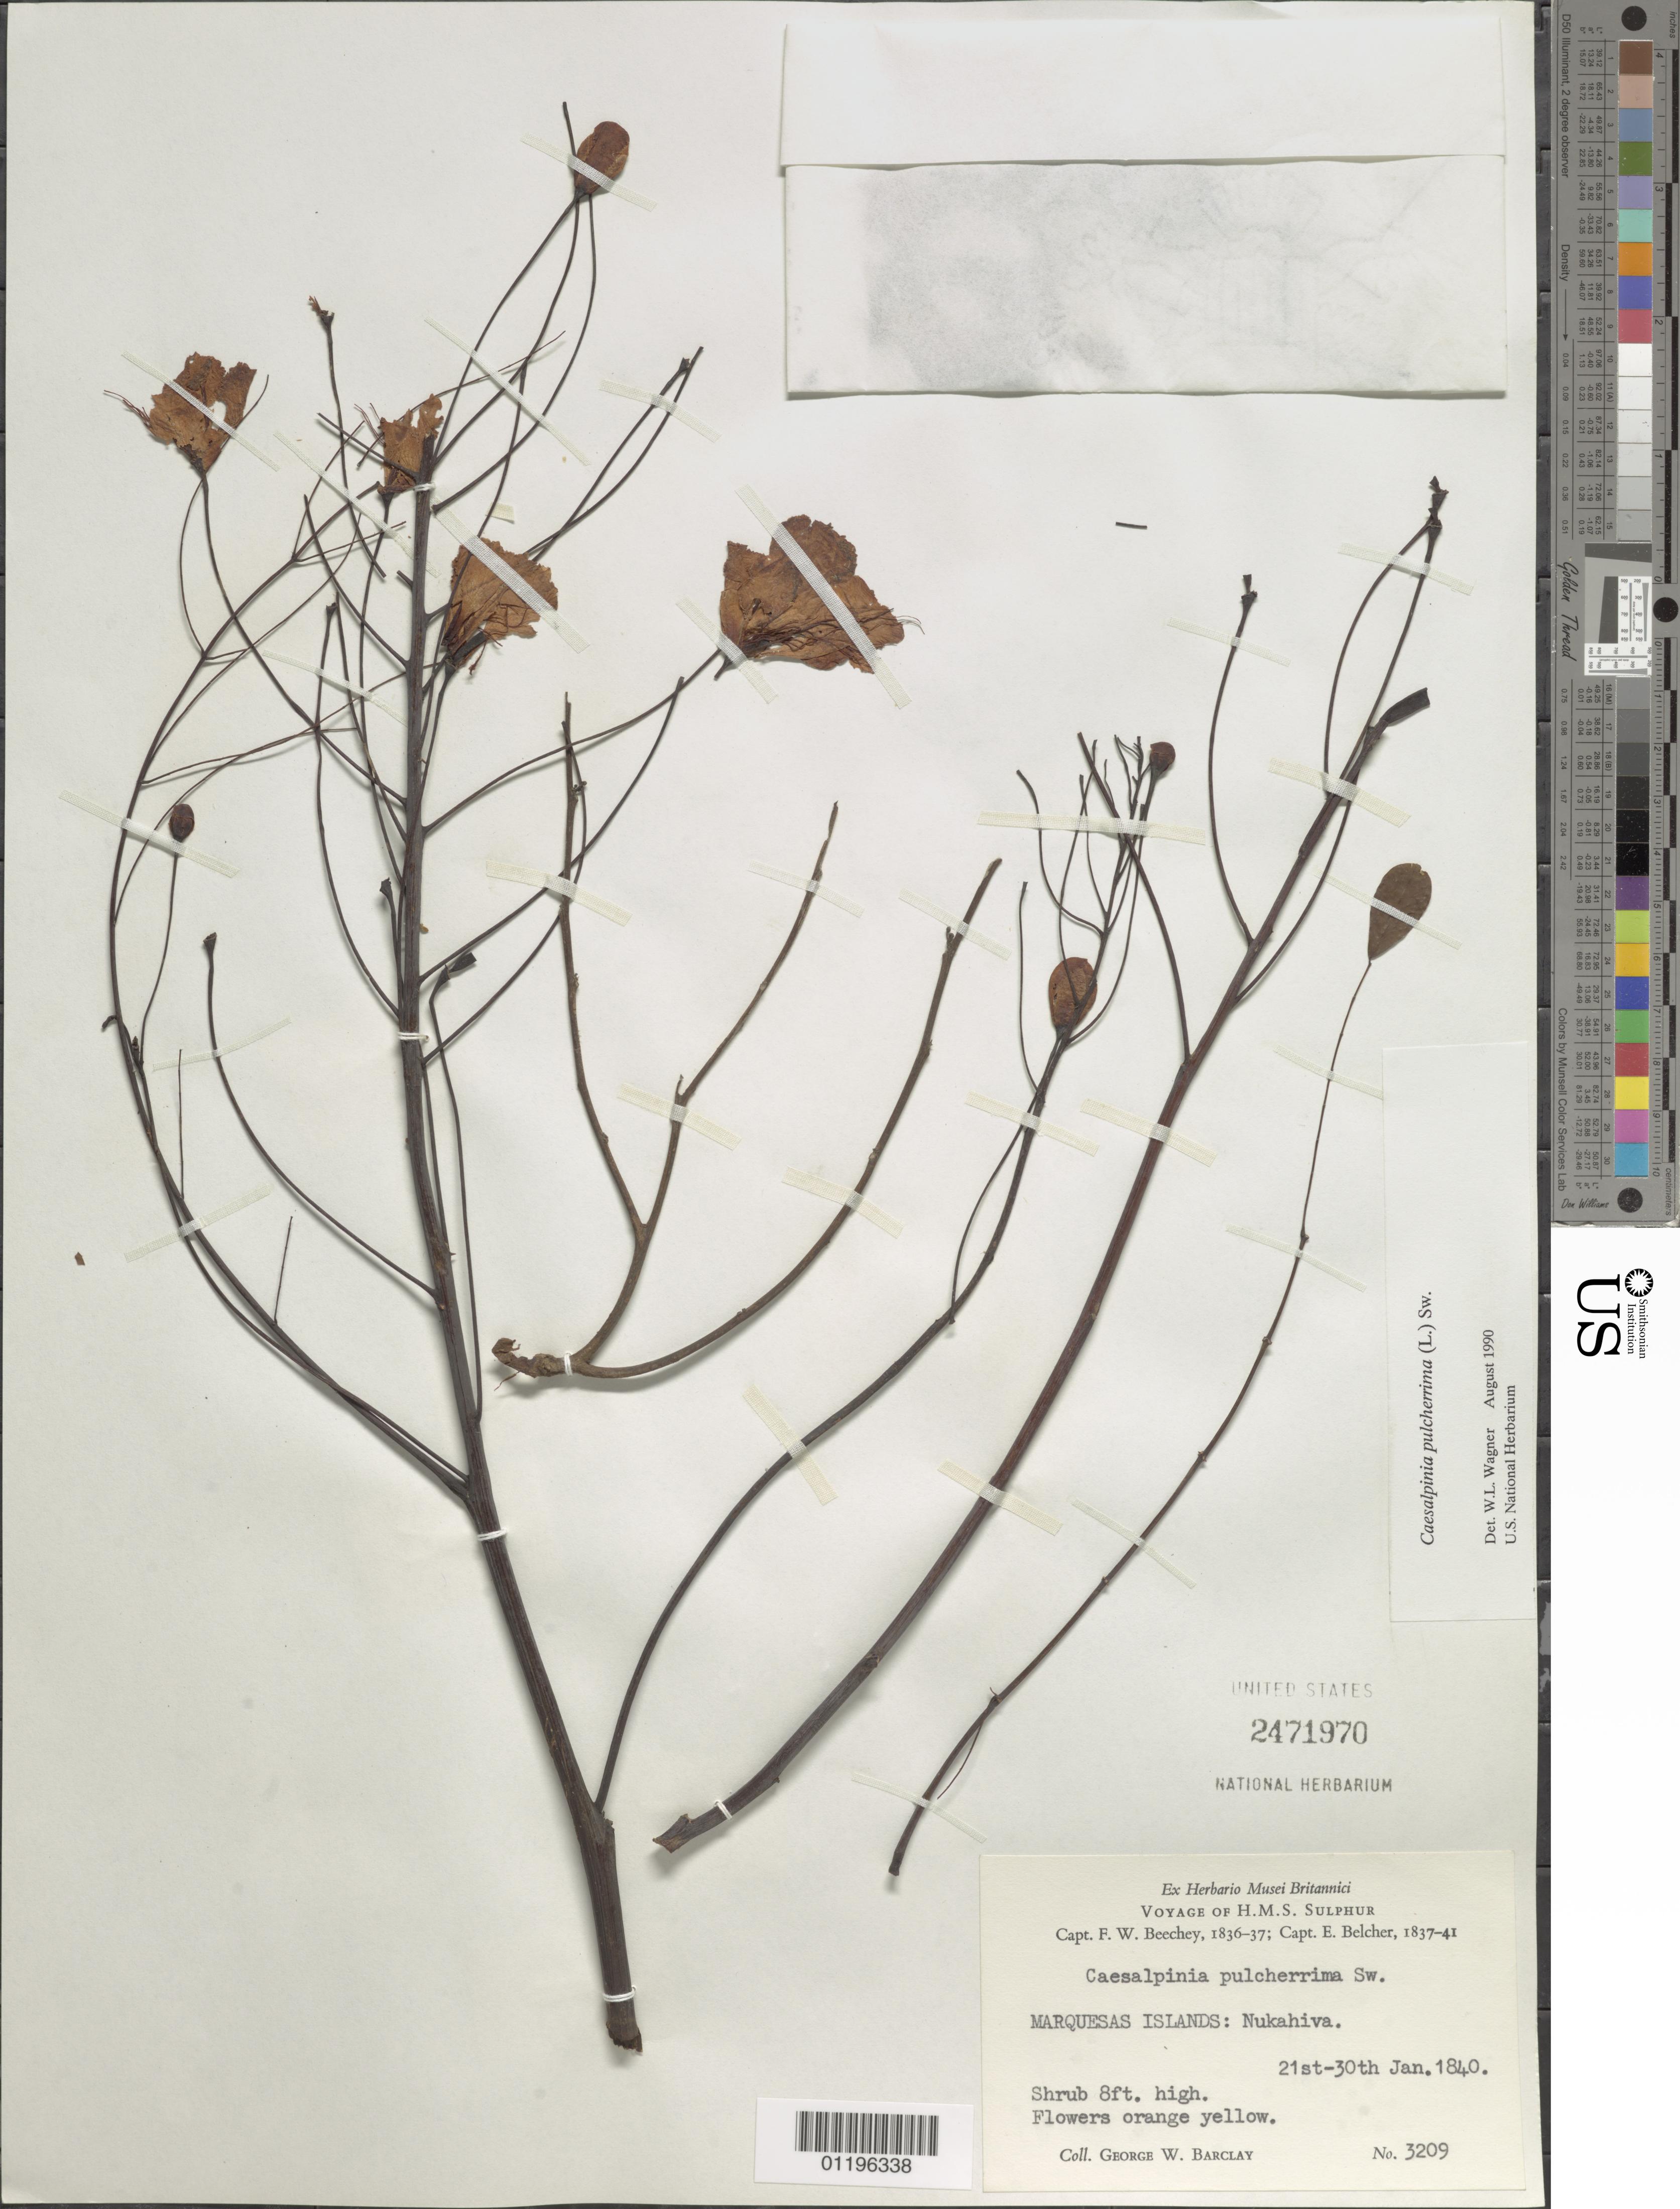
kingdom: Plantae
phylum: Tracheophyta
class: Magnoliopsida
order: Fabales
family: Fabaceae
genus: Caesalpinia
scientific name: Caesalpinia pulcherrima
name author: (L.) Sw.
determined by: Wagner, W. L., (BOT), Smithsonian Institution - National Museum of Natural History (UNITED STATES)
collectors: G. W. Barclay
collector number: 3209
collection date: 1840-01-21/1840-01-30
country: French Polynesia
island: Nuku Hiva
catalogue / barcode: US 2471970